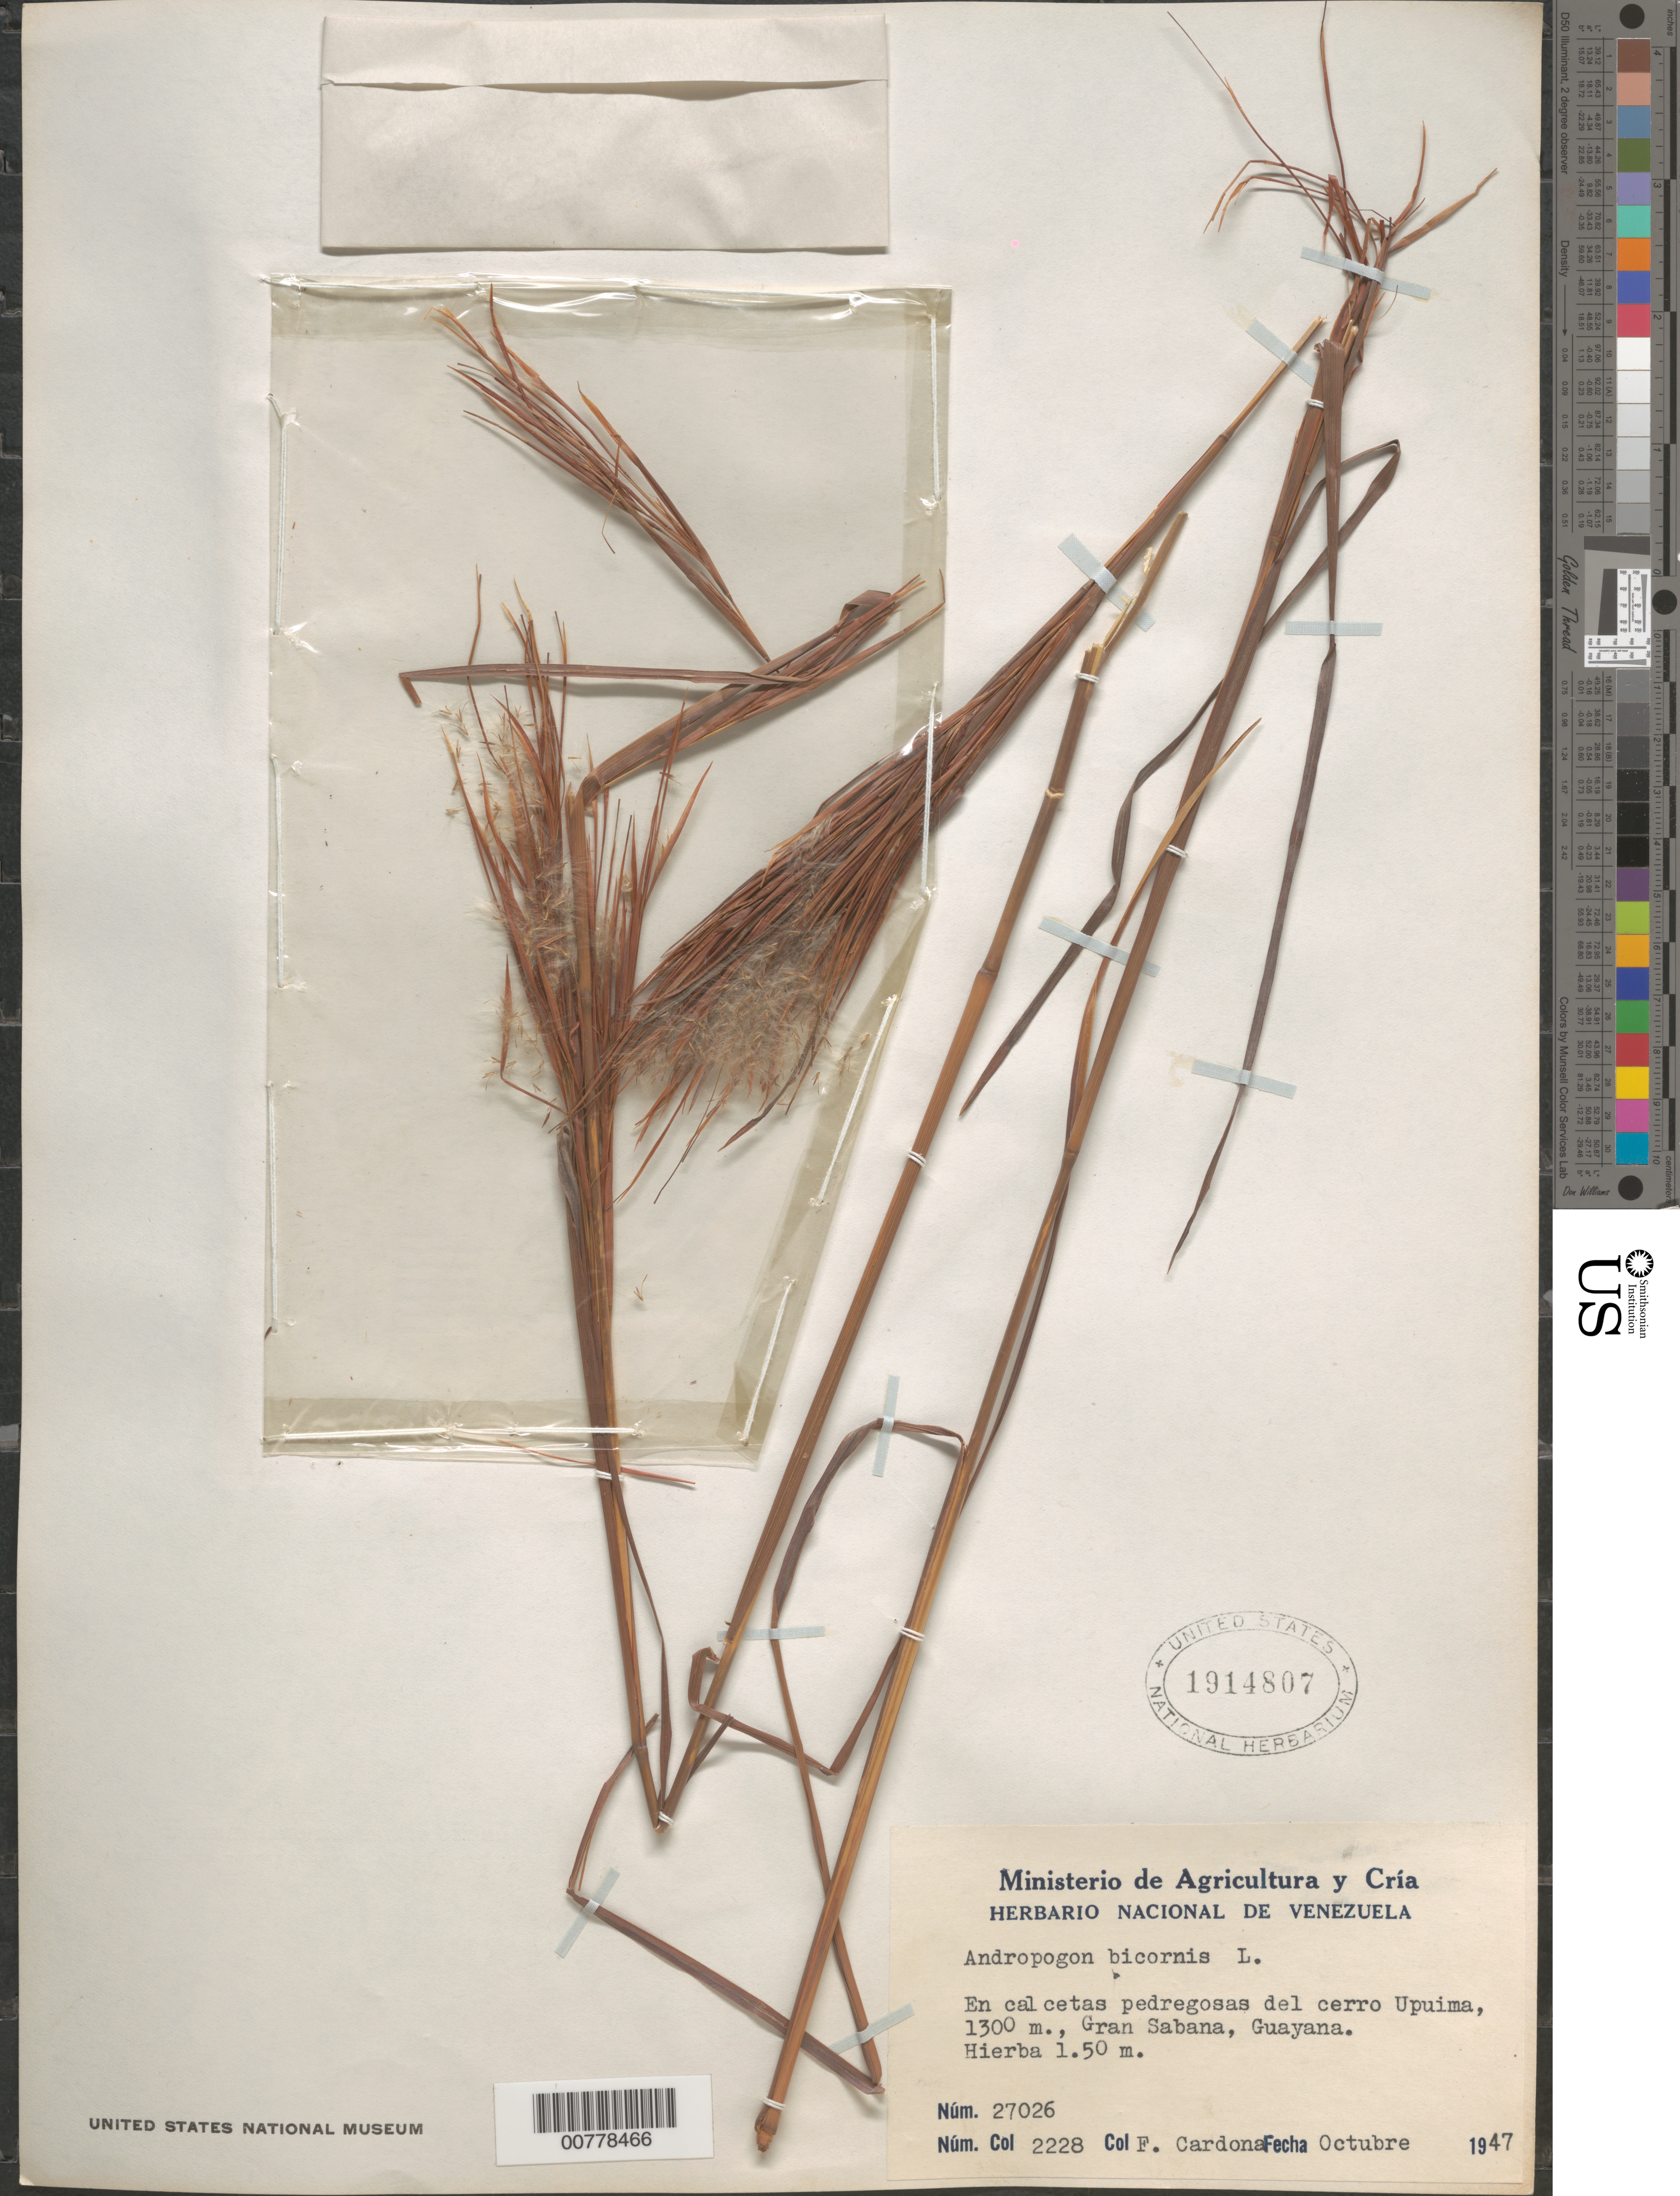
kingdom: Plantae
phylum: Tracheophyta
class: Liliopsida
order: Poales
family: Poaceae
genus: Andropogon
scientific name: Andropogon bicornis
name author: L.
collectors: F. Cardona Puig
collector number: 2228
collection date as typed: Oct-47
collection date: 1947-10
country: Venezuela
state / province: Bolívar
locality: Cerro Upuima, Río Caroní, Guayana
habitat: Calcetas pedregosas del cerro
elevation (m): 1300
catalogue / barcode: US 1914807